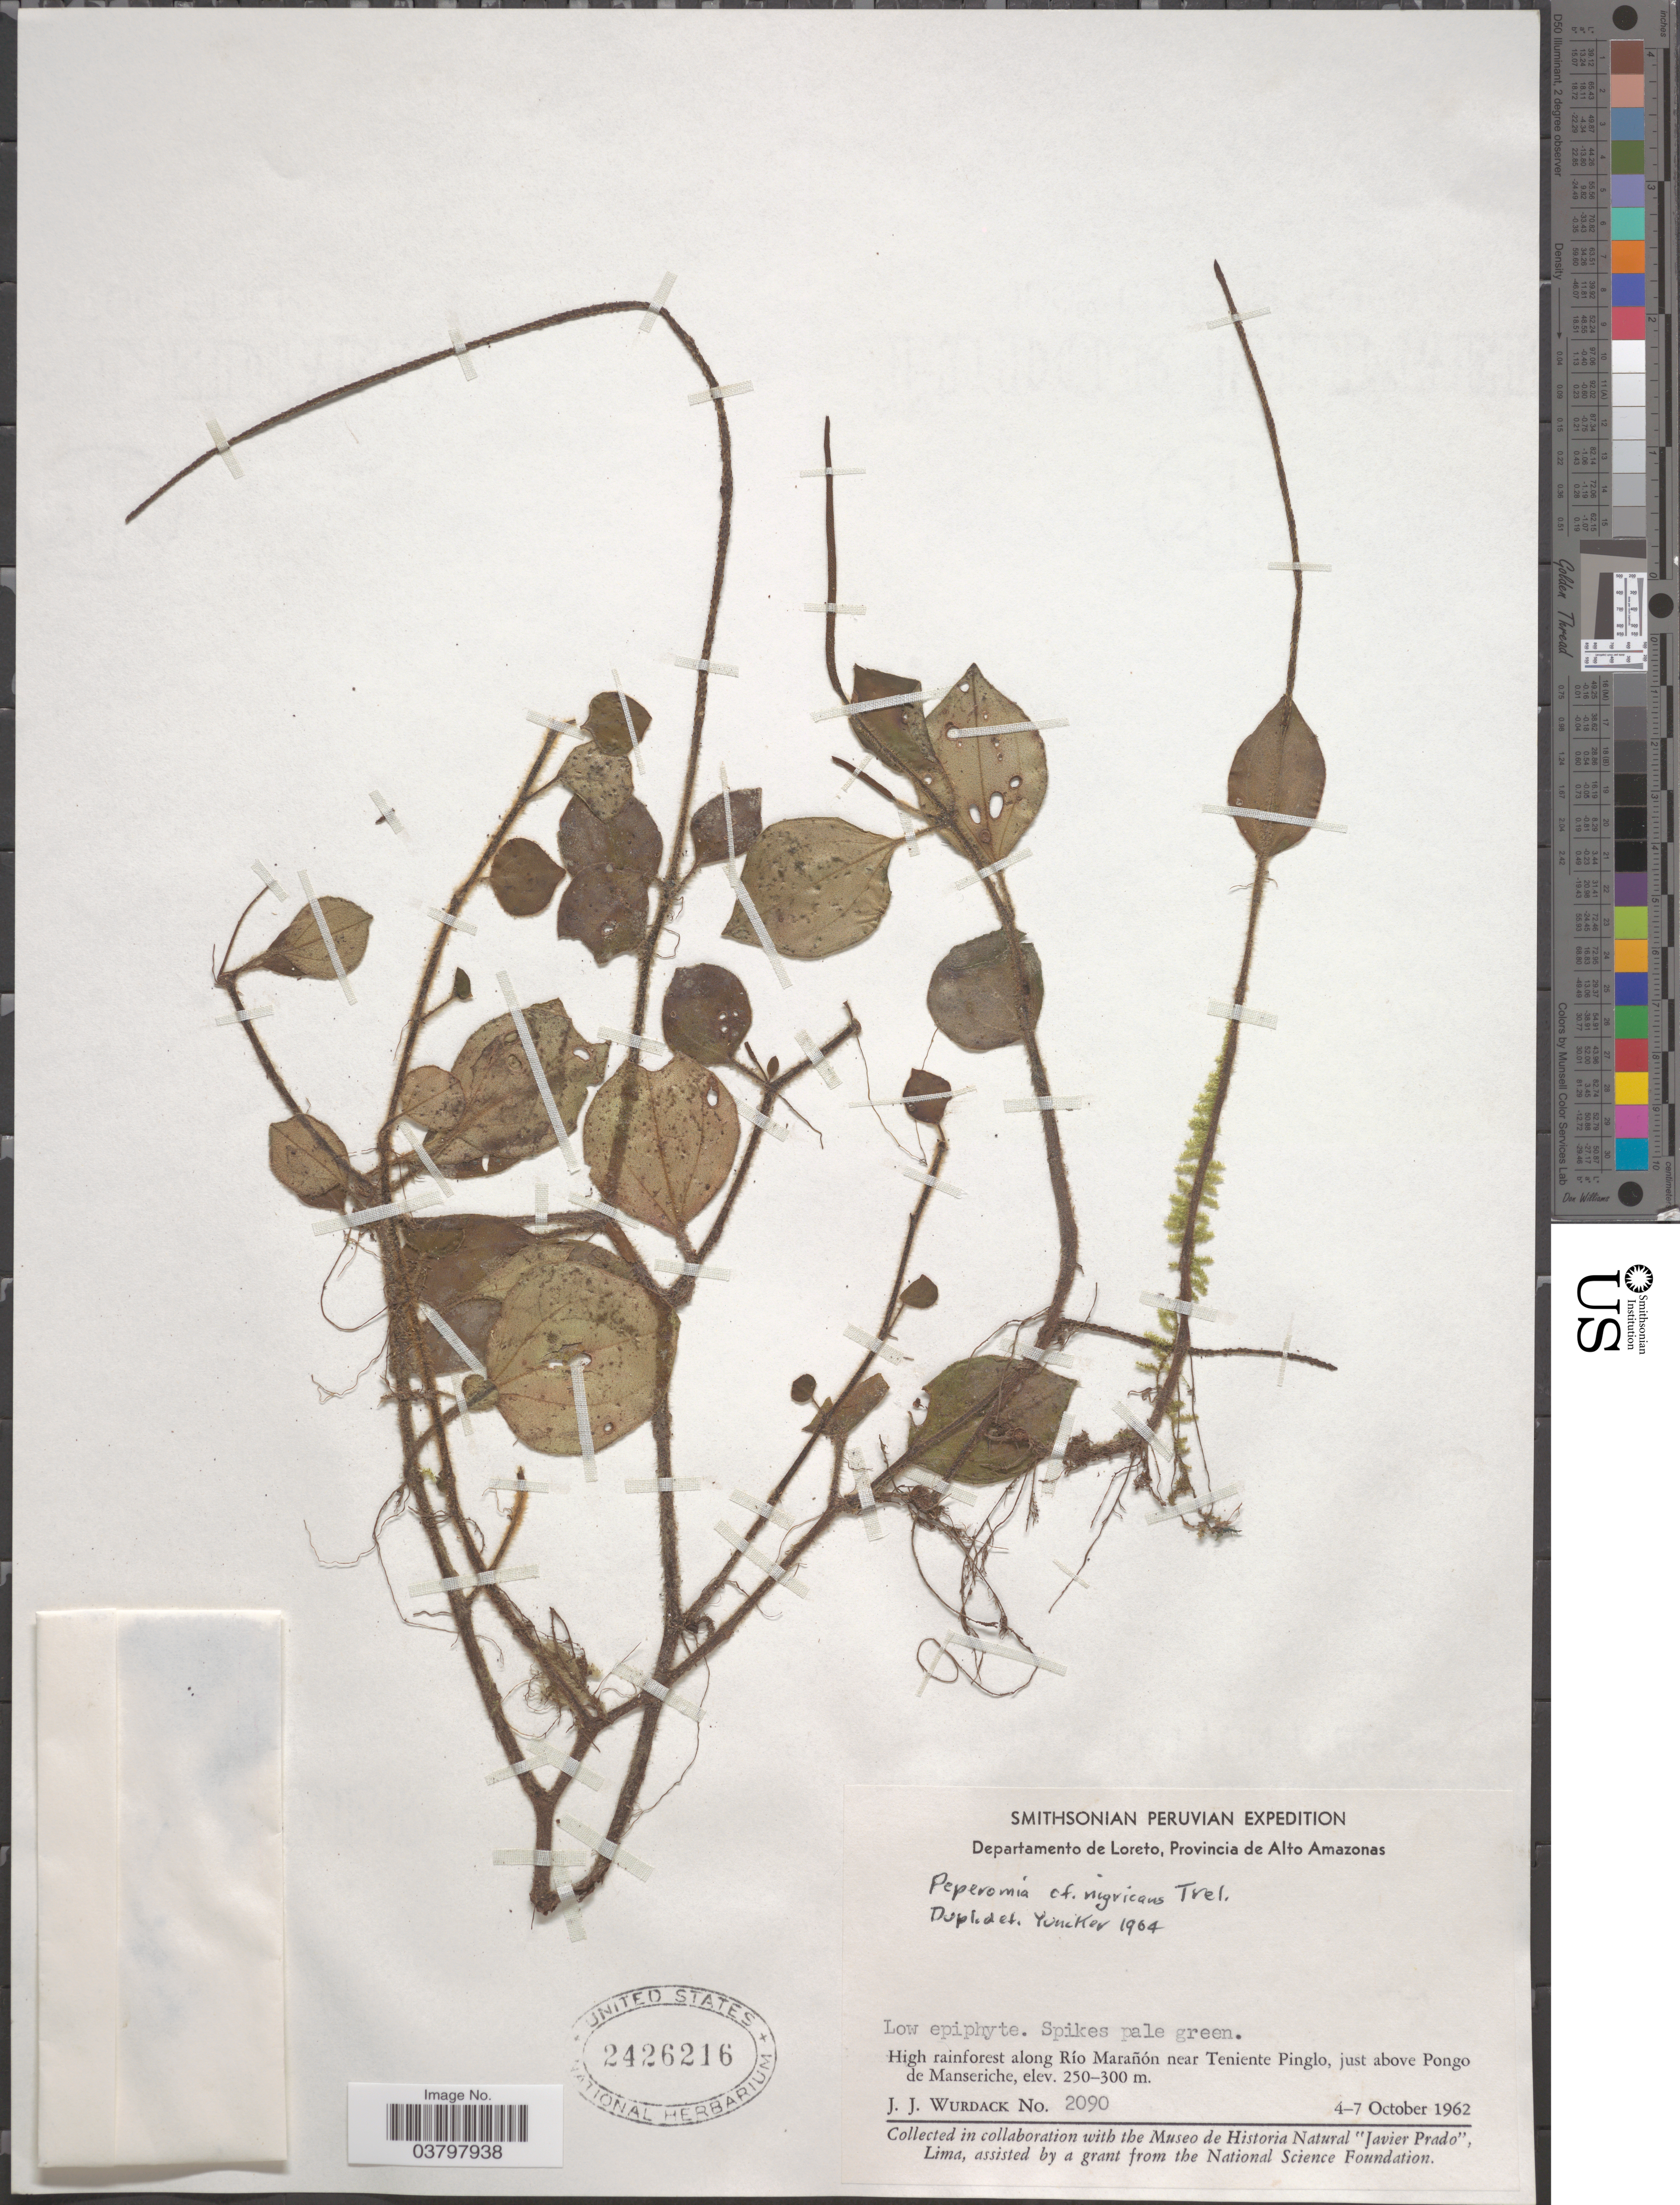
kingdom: Plantae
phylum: Tracheophyta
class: Magnoliopsida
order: Piperales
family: Piperaceae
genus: Peperomia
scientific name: Peperomia tricolor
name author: Trel. in J.F. Macbr.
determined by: Jiménez, José Estaban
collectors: J. J. Wurdack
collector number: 2090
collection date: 1962-10-04/1962-10-07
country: Peru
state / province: Loreto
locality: Departamento de Loreto, Provincia de Alto Amazonas. High rainforest along Río Marañón near Teniente Pinglo, just above Pongo de Manseriche.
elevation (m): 250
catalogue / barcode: US 2426216